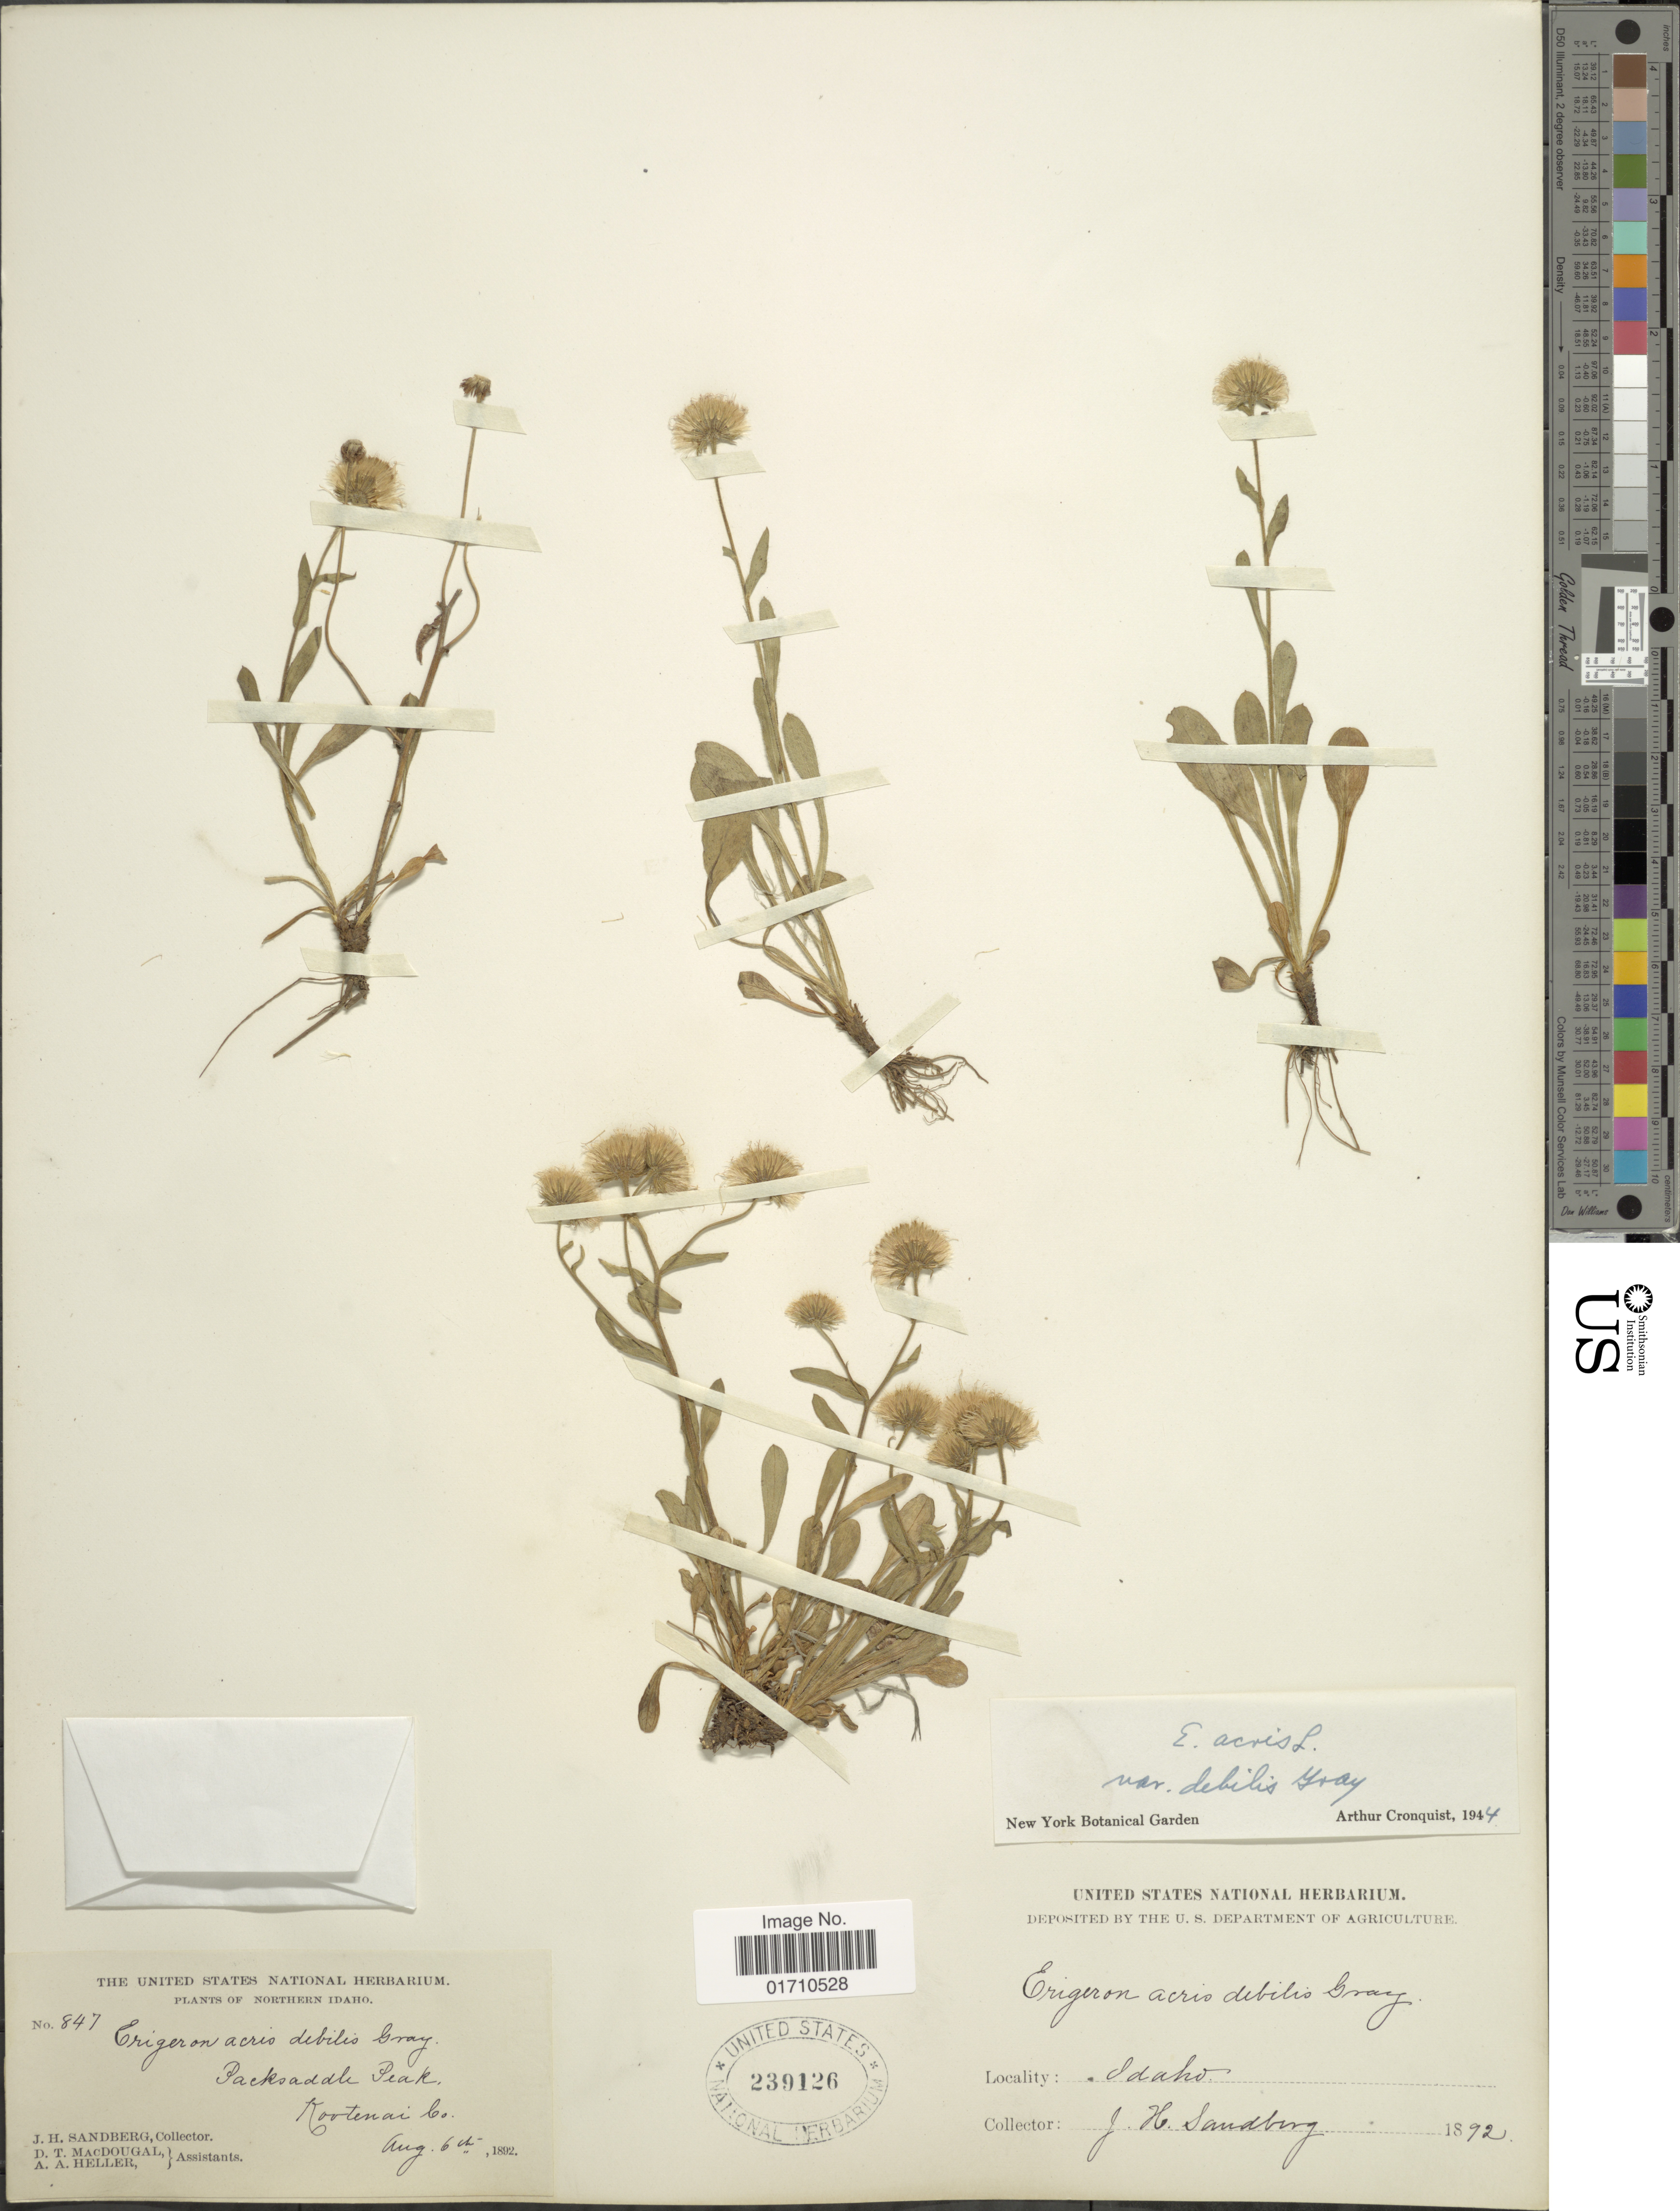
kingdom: Plantae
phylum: Tracheophyta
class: Magnoliopsida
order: Asterales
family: Asteraceae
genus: Erigeron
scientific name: Erigeron acris var. debilis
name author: A. Gray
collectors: J. H. Sandberg, D. T. MacDougal & A. A. Heller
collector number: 847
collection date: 1892-08-06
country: United States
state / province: Idaho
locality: Northern Sand, Packsaddle Peak, Kootenai Co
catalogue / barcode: US 239126